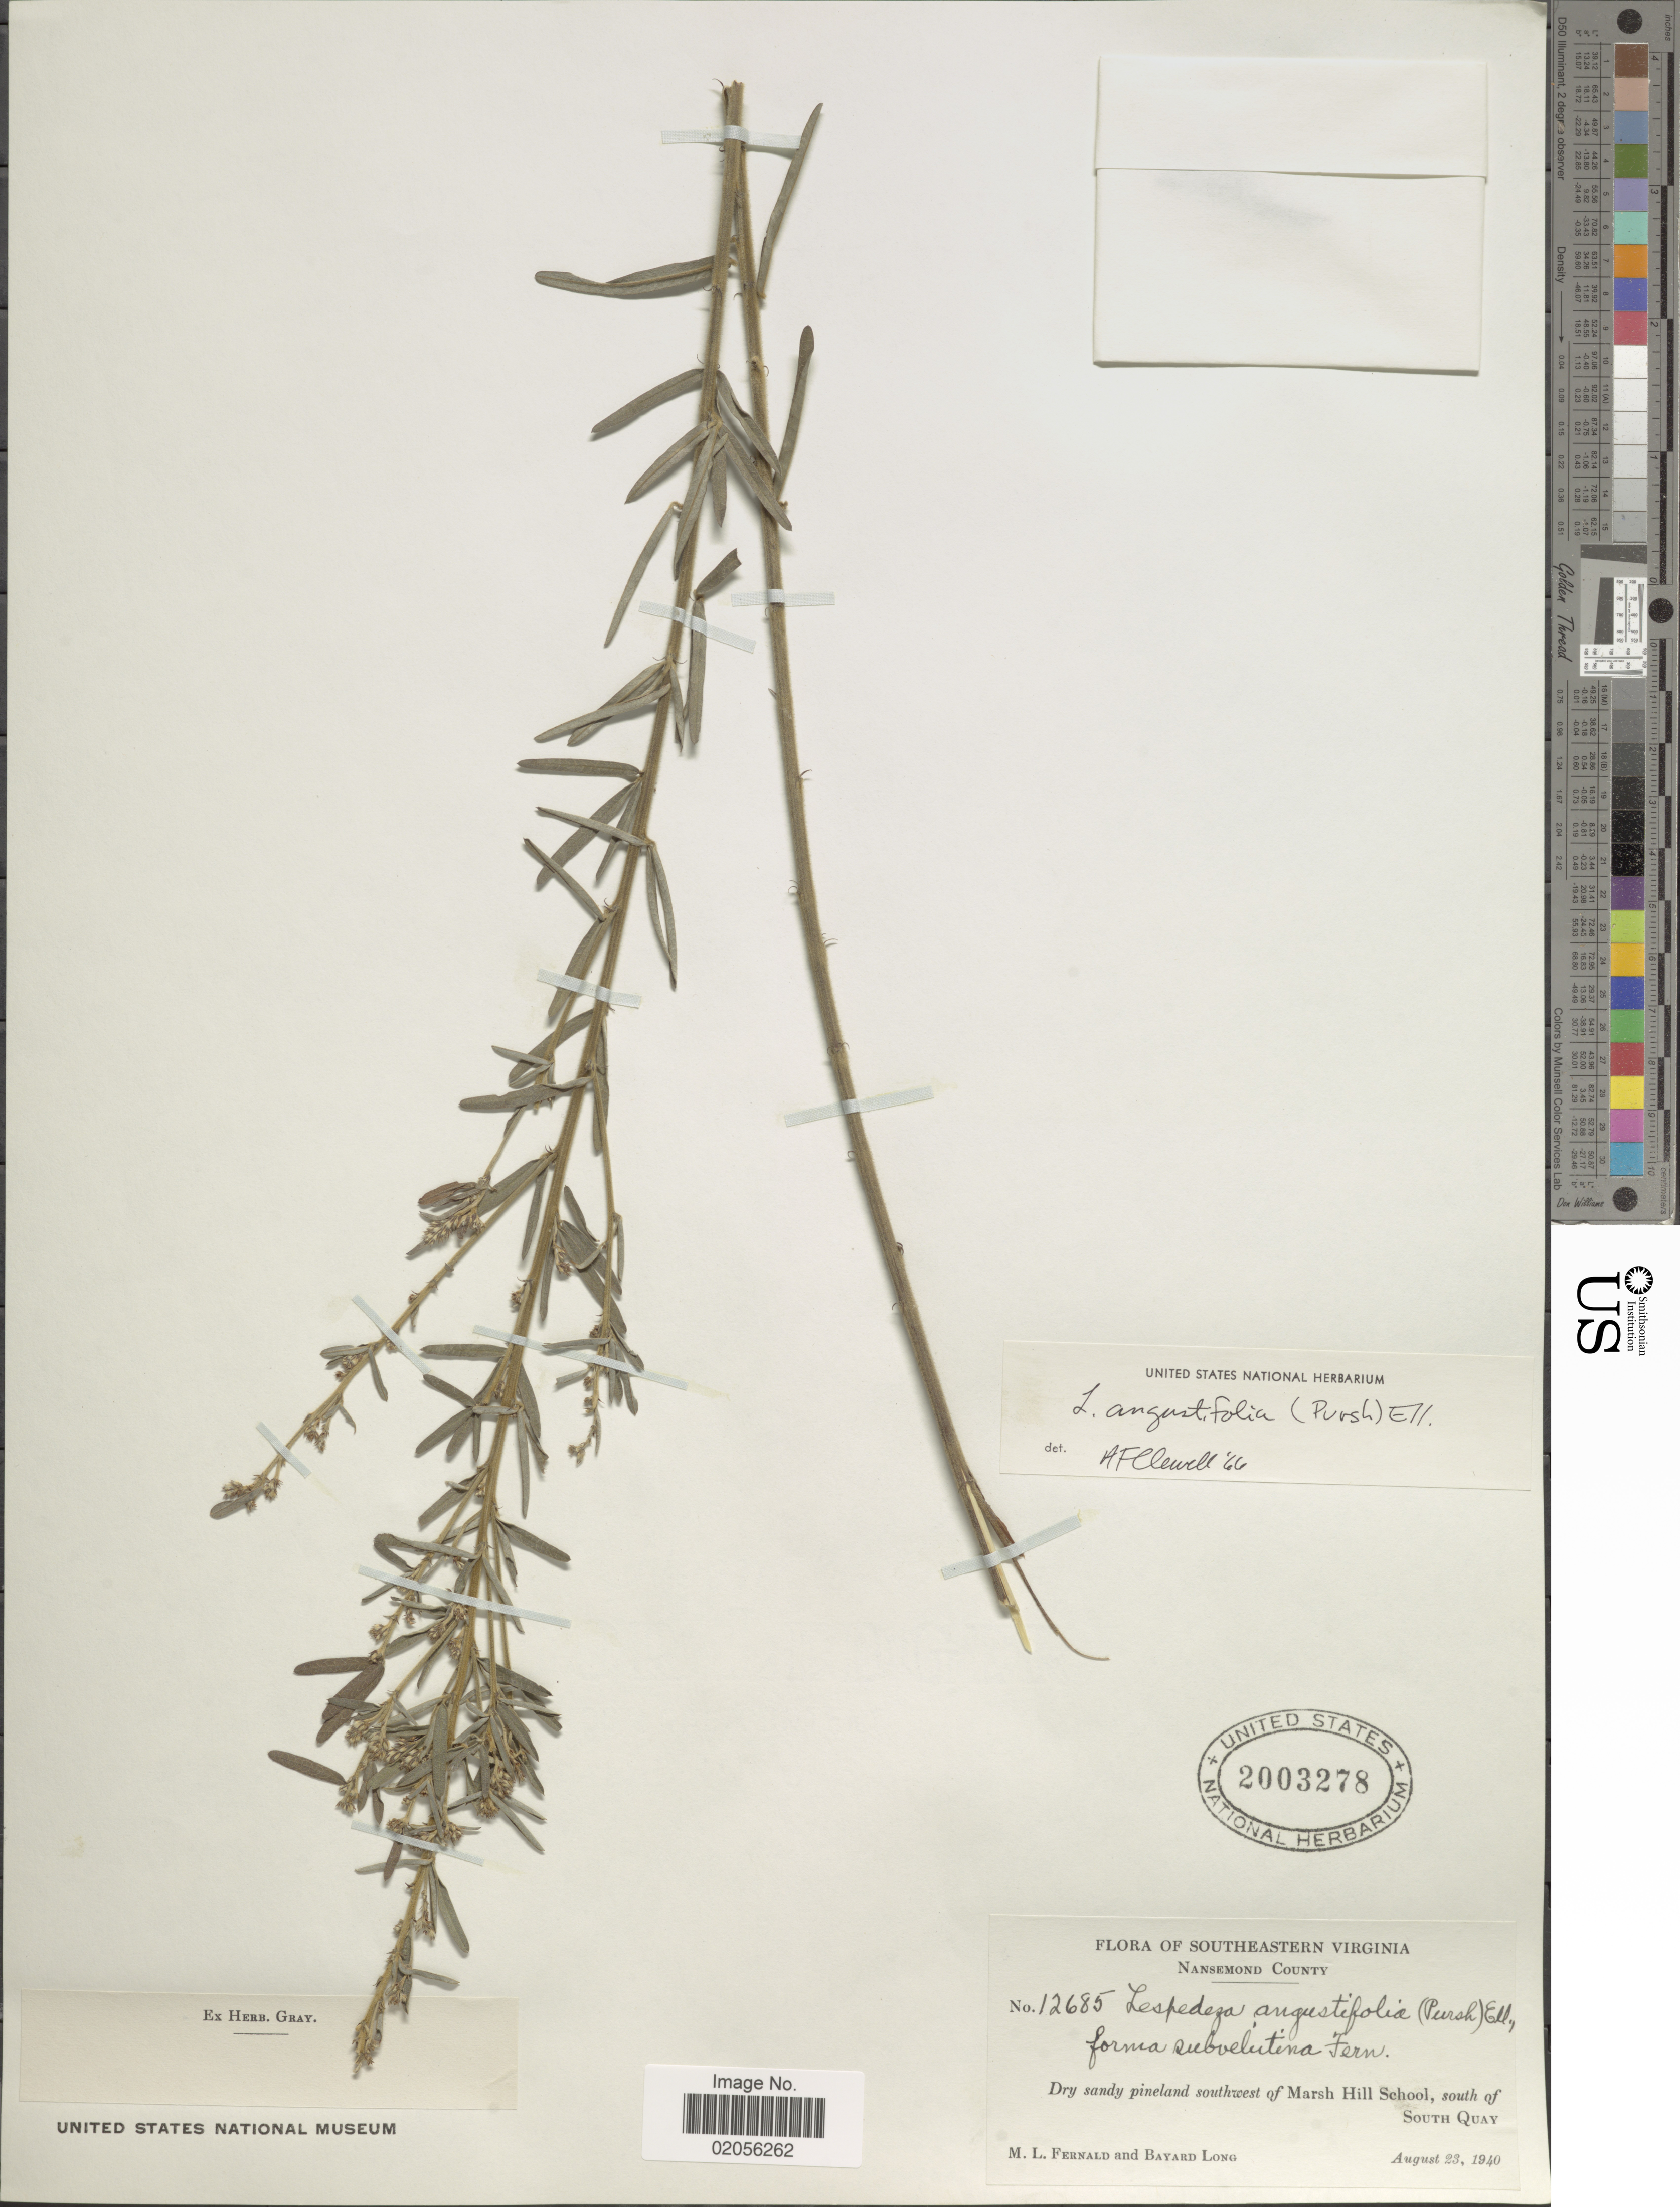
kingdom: Plantae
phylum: Tracheophyta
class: Magnoliopsida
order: Fabales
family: Fabaceae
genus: Lespedeza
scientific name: Lespedeza angustifolia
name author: (Pursh) Elliott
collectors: M. L. Fernald & B. Long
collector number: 12685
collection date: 1940-08-23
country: United States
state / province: Virginia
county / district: City of Suffolk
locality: Southeastern Virginia. Nansemond County. southeast of Marsh Hill School, south of Quay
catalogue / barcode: US 2003278